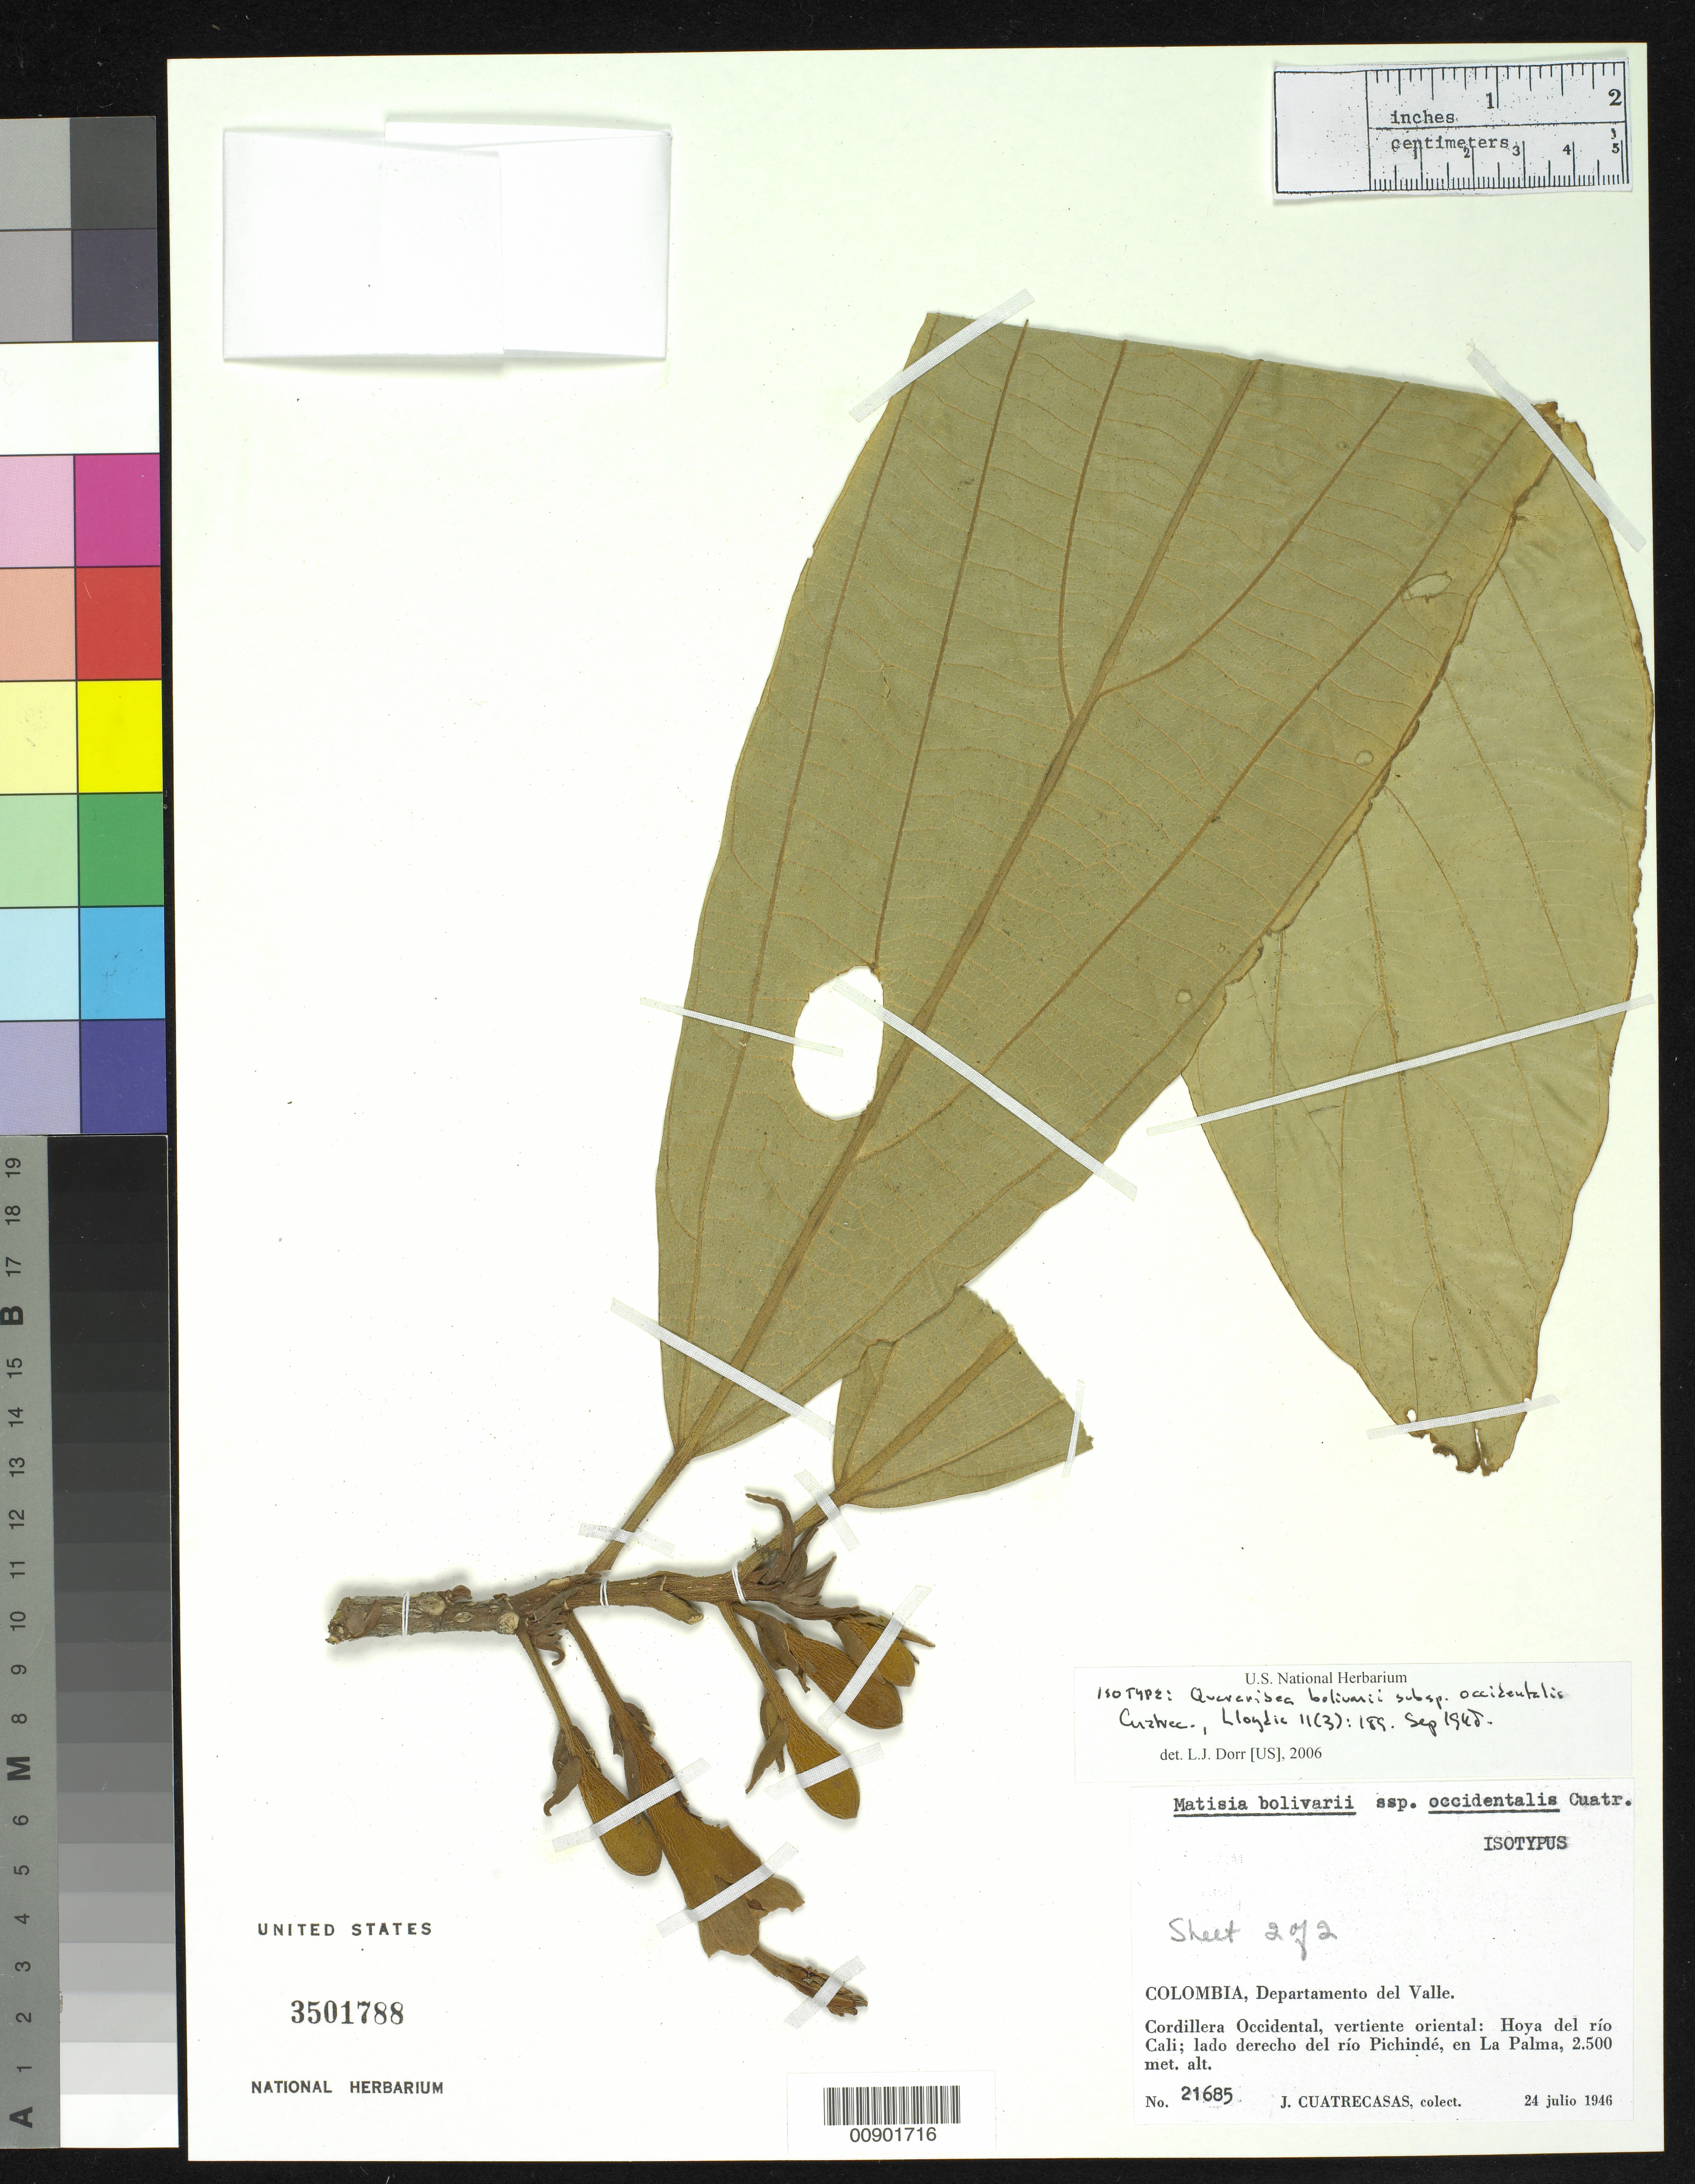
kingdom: Plantae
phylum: Tracheophyta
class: Magnoliopsida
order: Malvales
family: Malvaceae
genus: Quararibea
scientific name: Quararibea bolivarii subsp. occidentalis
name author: Cuatrec.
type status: Isotype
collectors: J. Cuatrecasas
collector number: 21685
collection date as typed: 24 Jul 1946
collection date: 1946-07-24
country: Colombia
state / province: Valle del Cauca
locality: Departamento del Valle. Cordillera Occidental, vertiente oriental: Hoya del río Cali; lado derecho del río Pichindé, en La Palma.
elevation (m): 2500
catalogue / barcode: US 3501788